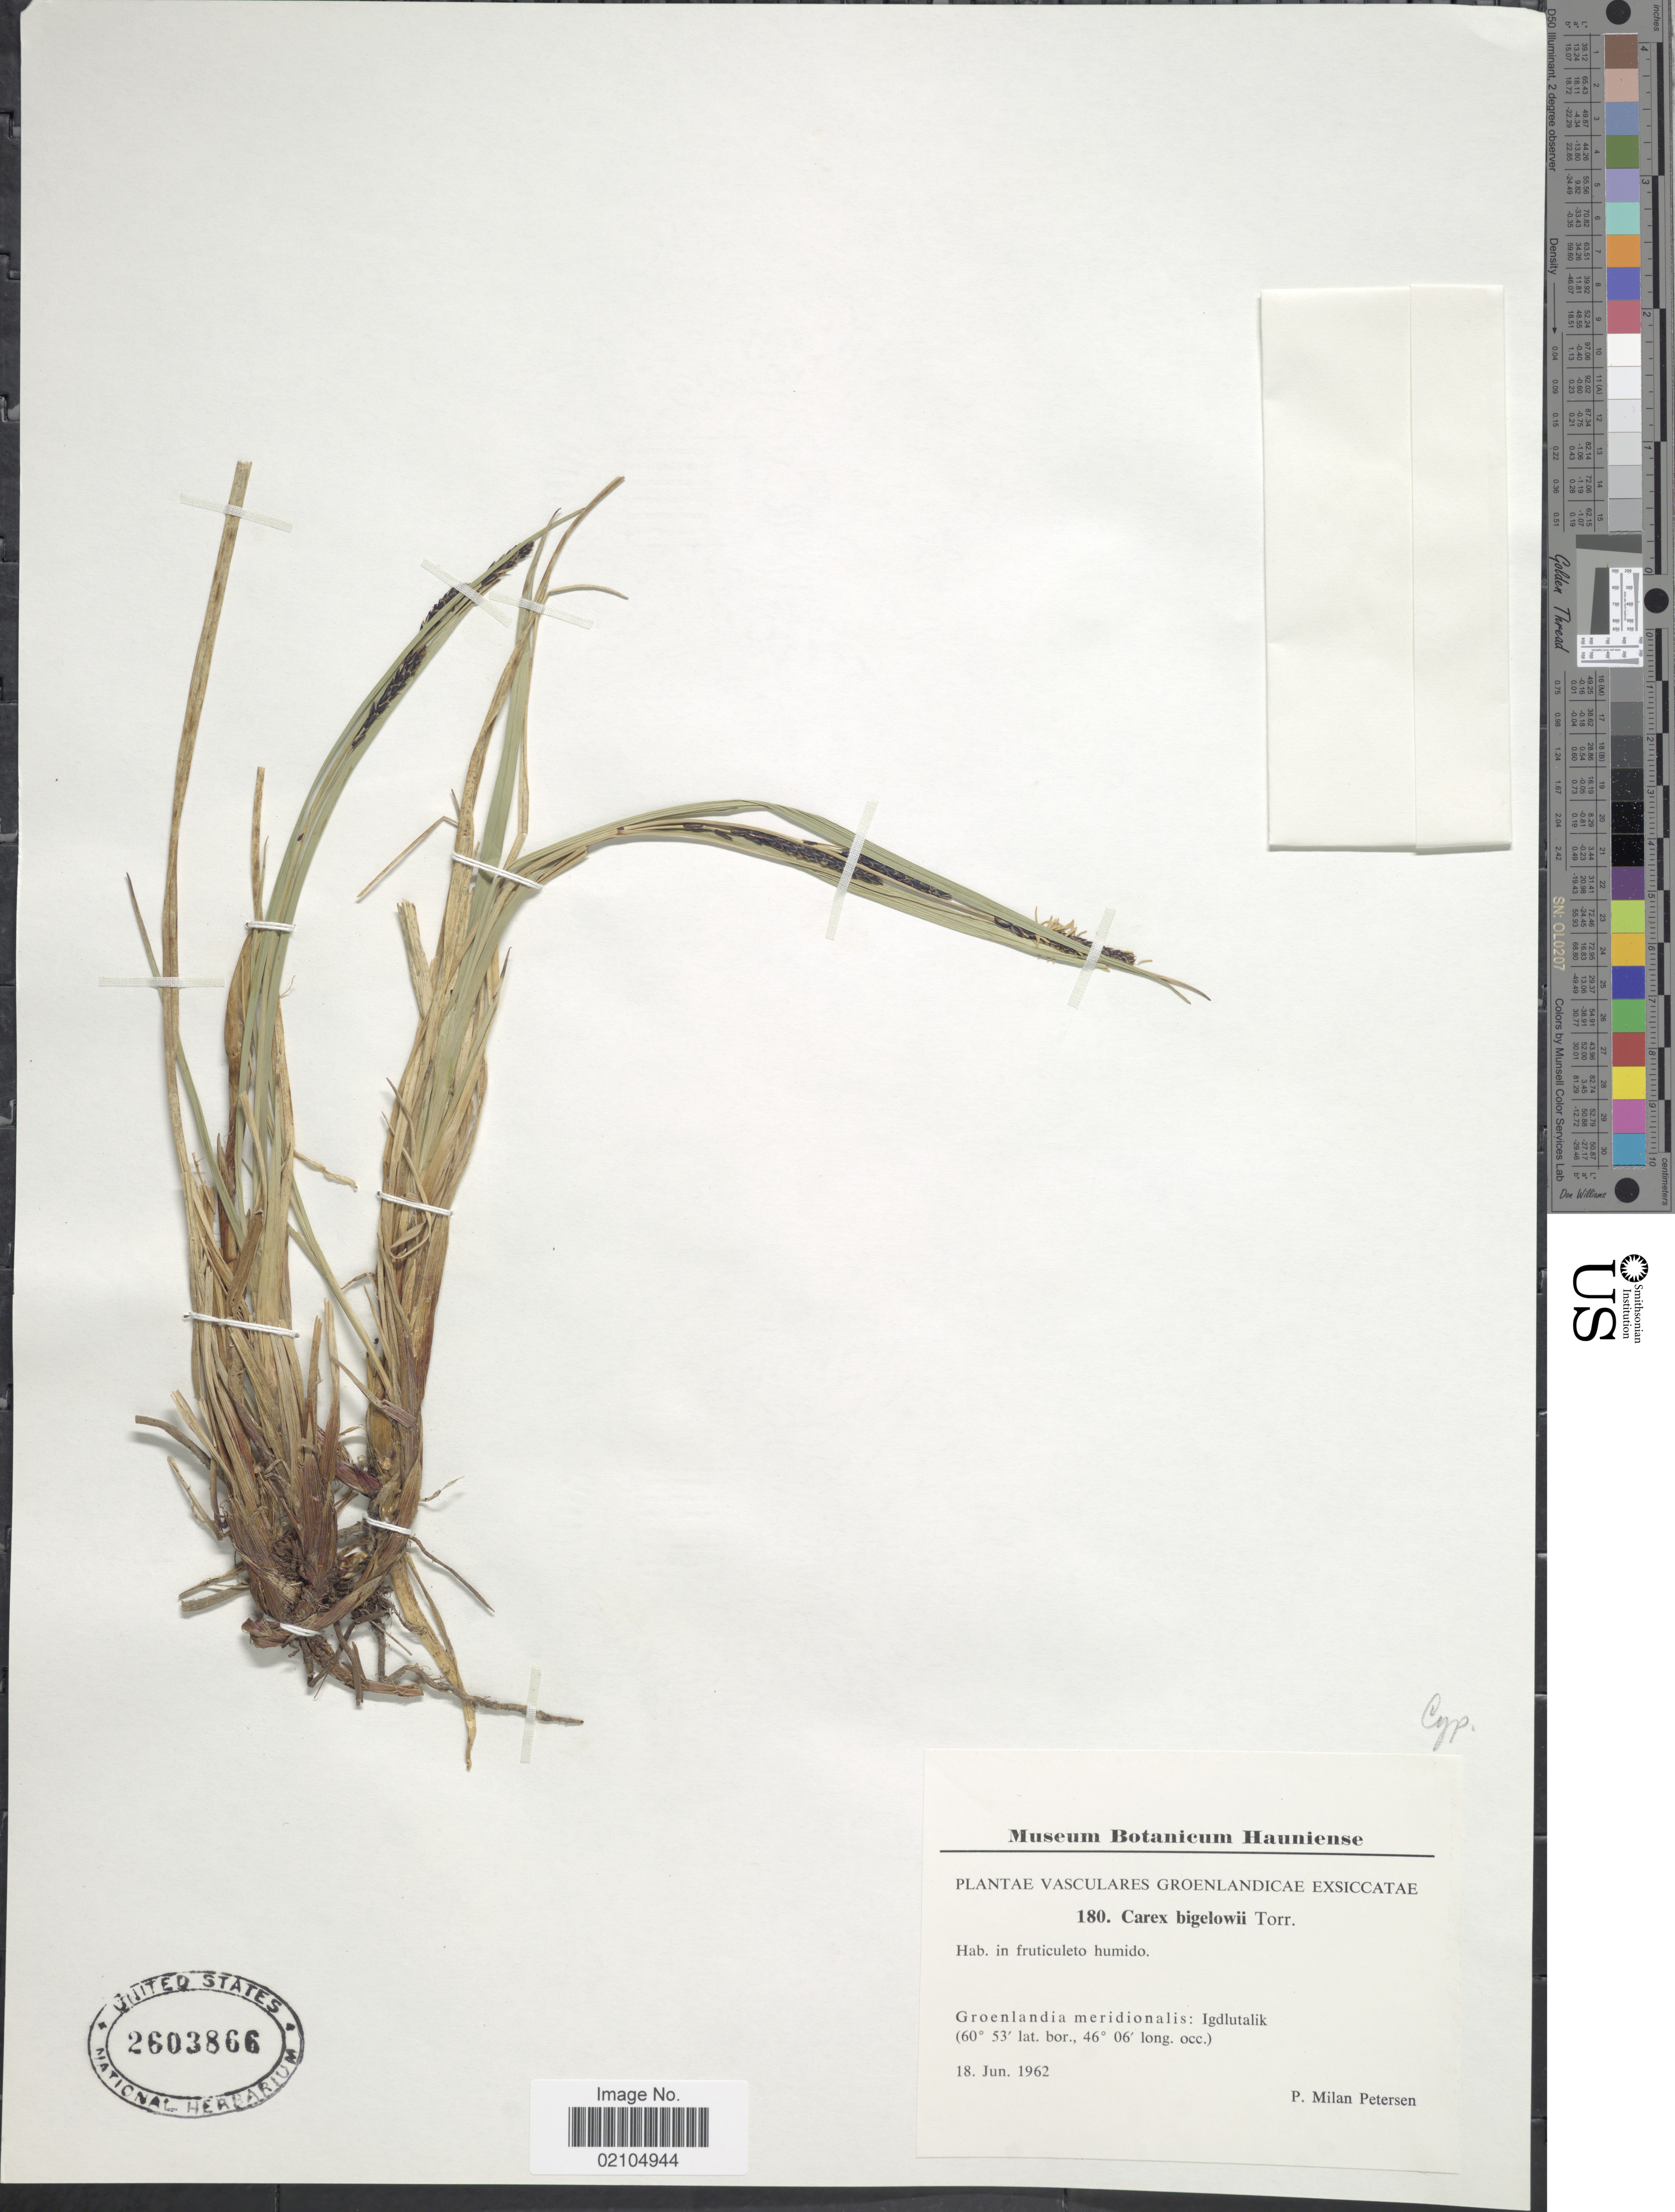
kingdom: Plantae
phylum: Tracheophyta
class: Liliopsida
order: Poales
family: Cyperaceae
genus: Carex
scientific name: Carex bigelowii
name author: Torr. ex Schwein.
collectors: P. Petersen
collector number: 180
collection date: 1962-06-18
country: Greenland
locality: Groenlandia meridionalis: Igdlutalik.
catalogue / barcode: US 2603866